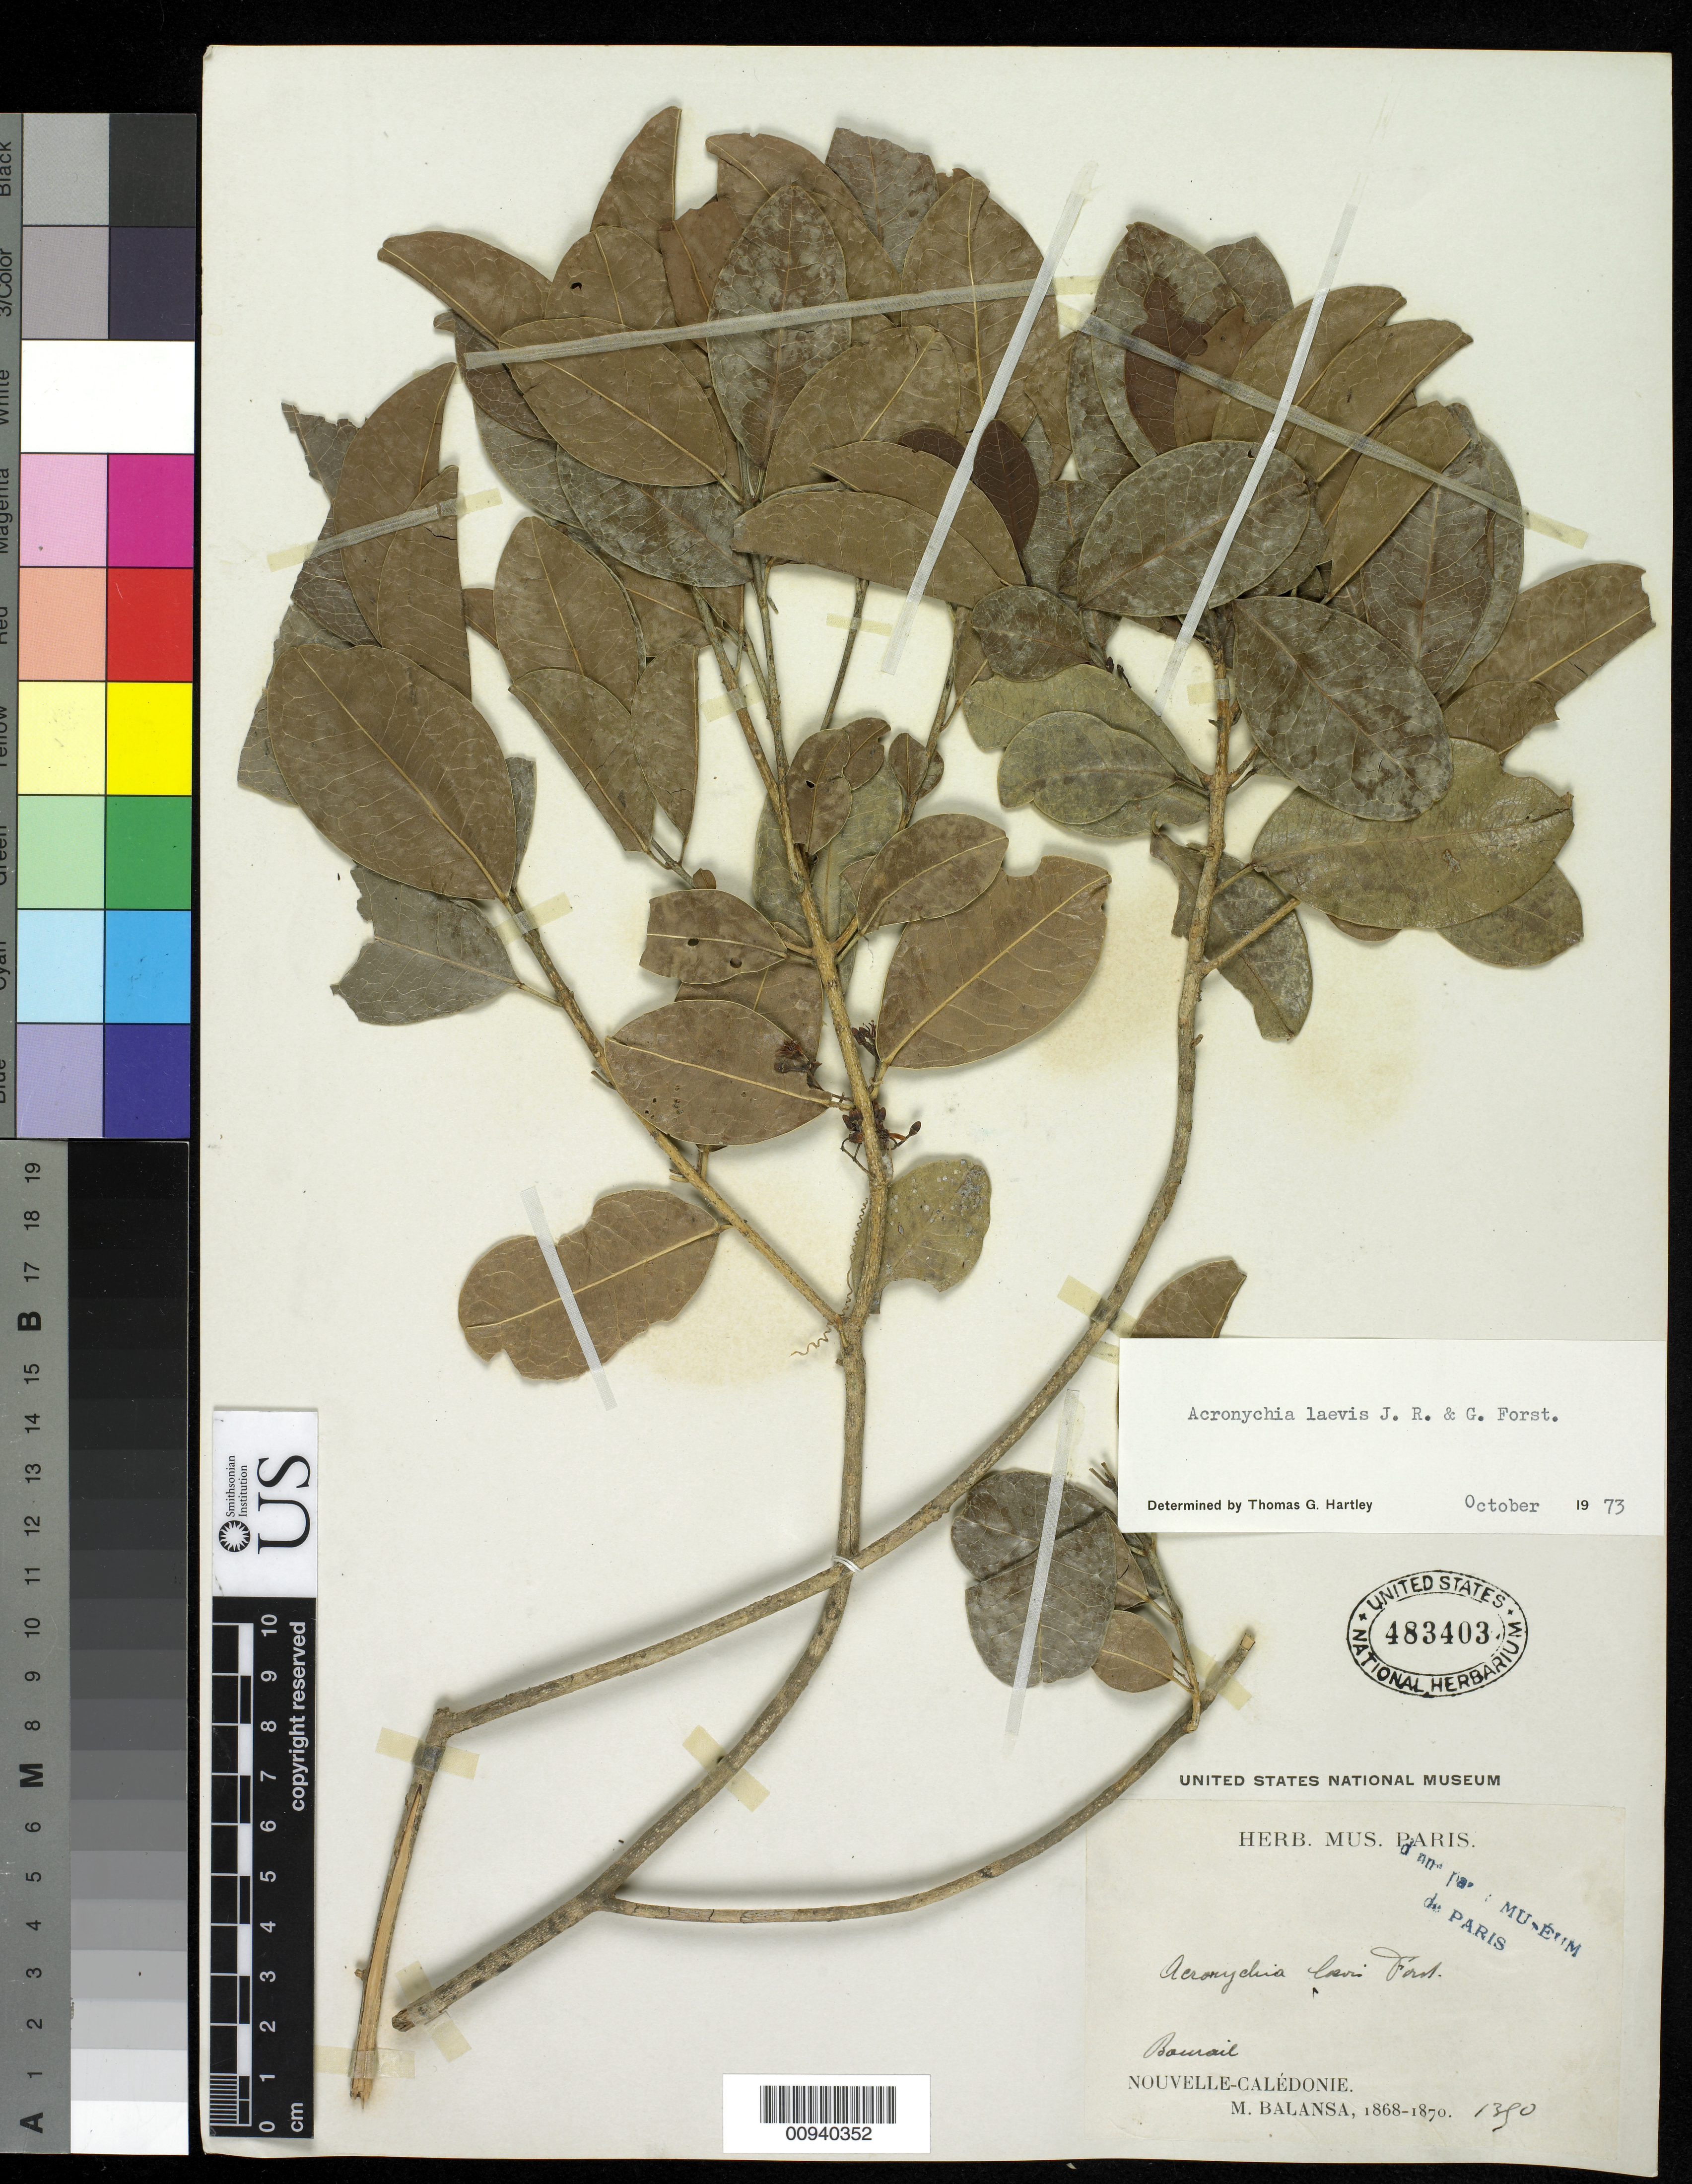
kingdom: Plantae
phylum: Tracheophyta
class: Magnoliopsida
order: Sapindales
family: Rutaceae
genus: Acronychia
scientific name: Acronychia laevis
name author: J.R. Forst. & G. Forst.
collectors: B. Balansa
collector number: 1390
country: New Caledonia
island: New Caledonia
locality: Bourail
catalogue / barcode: US 483403